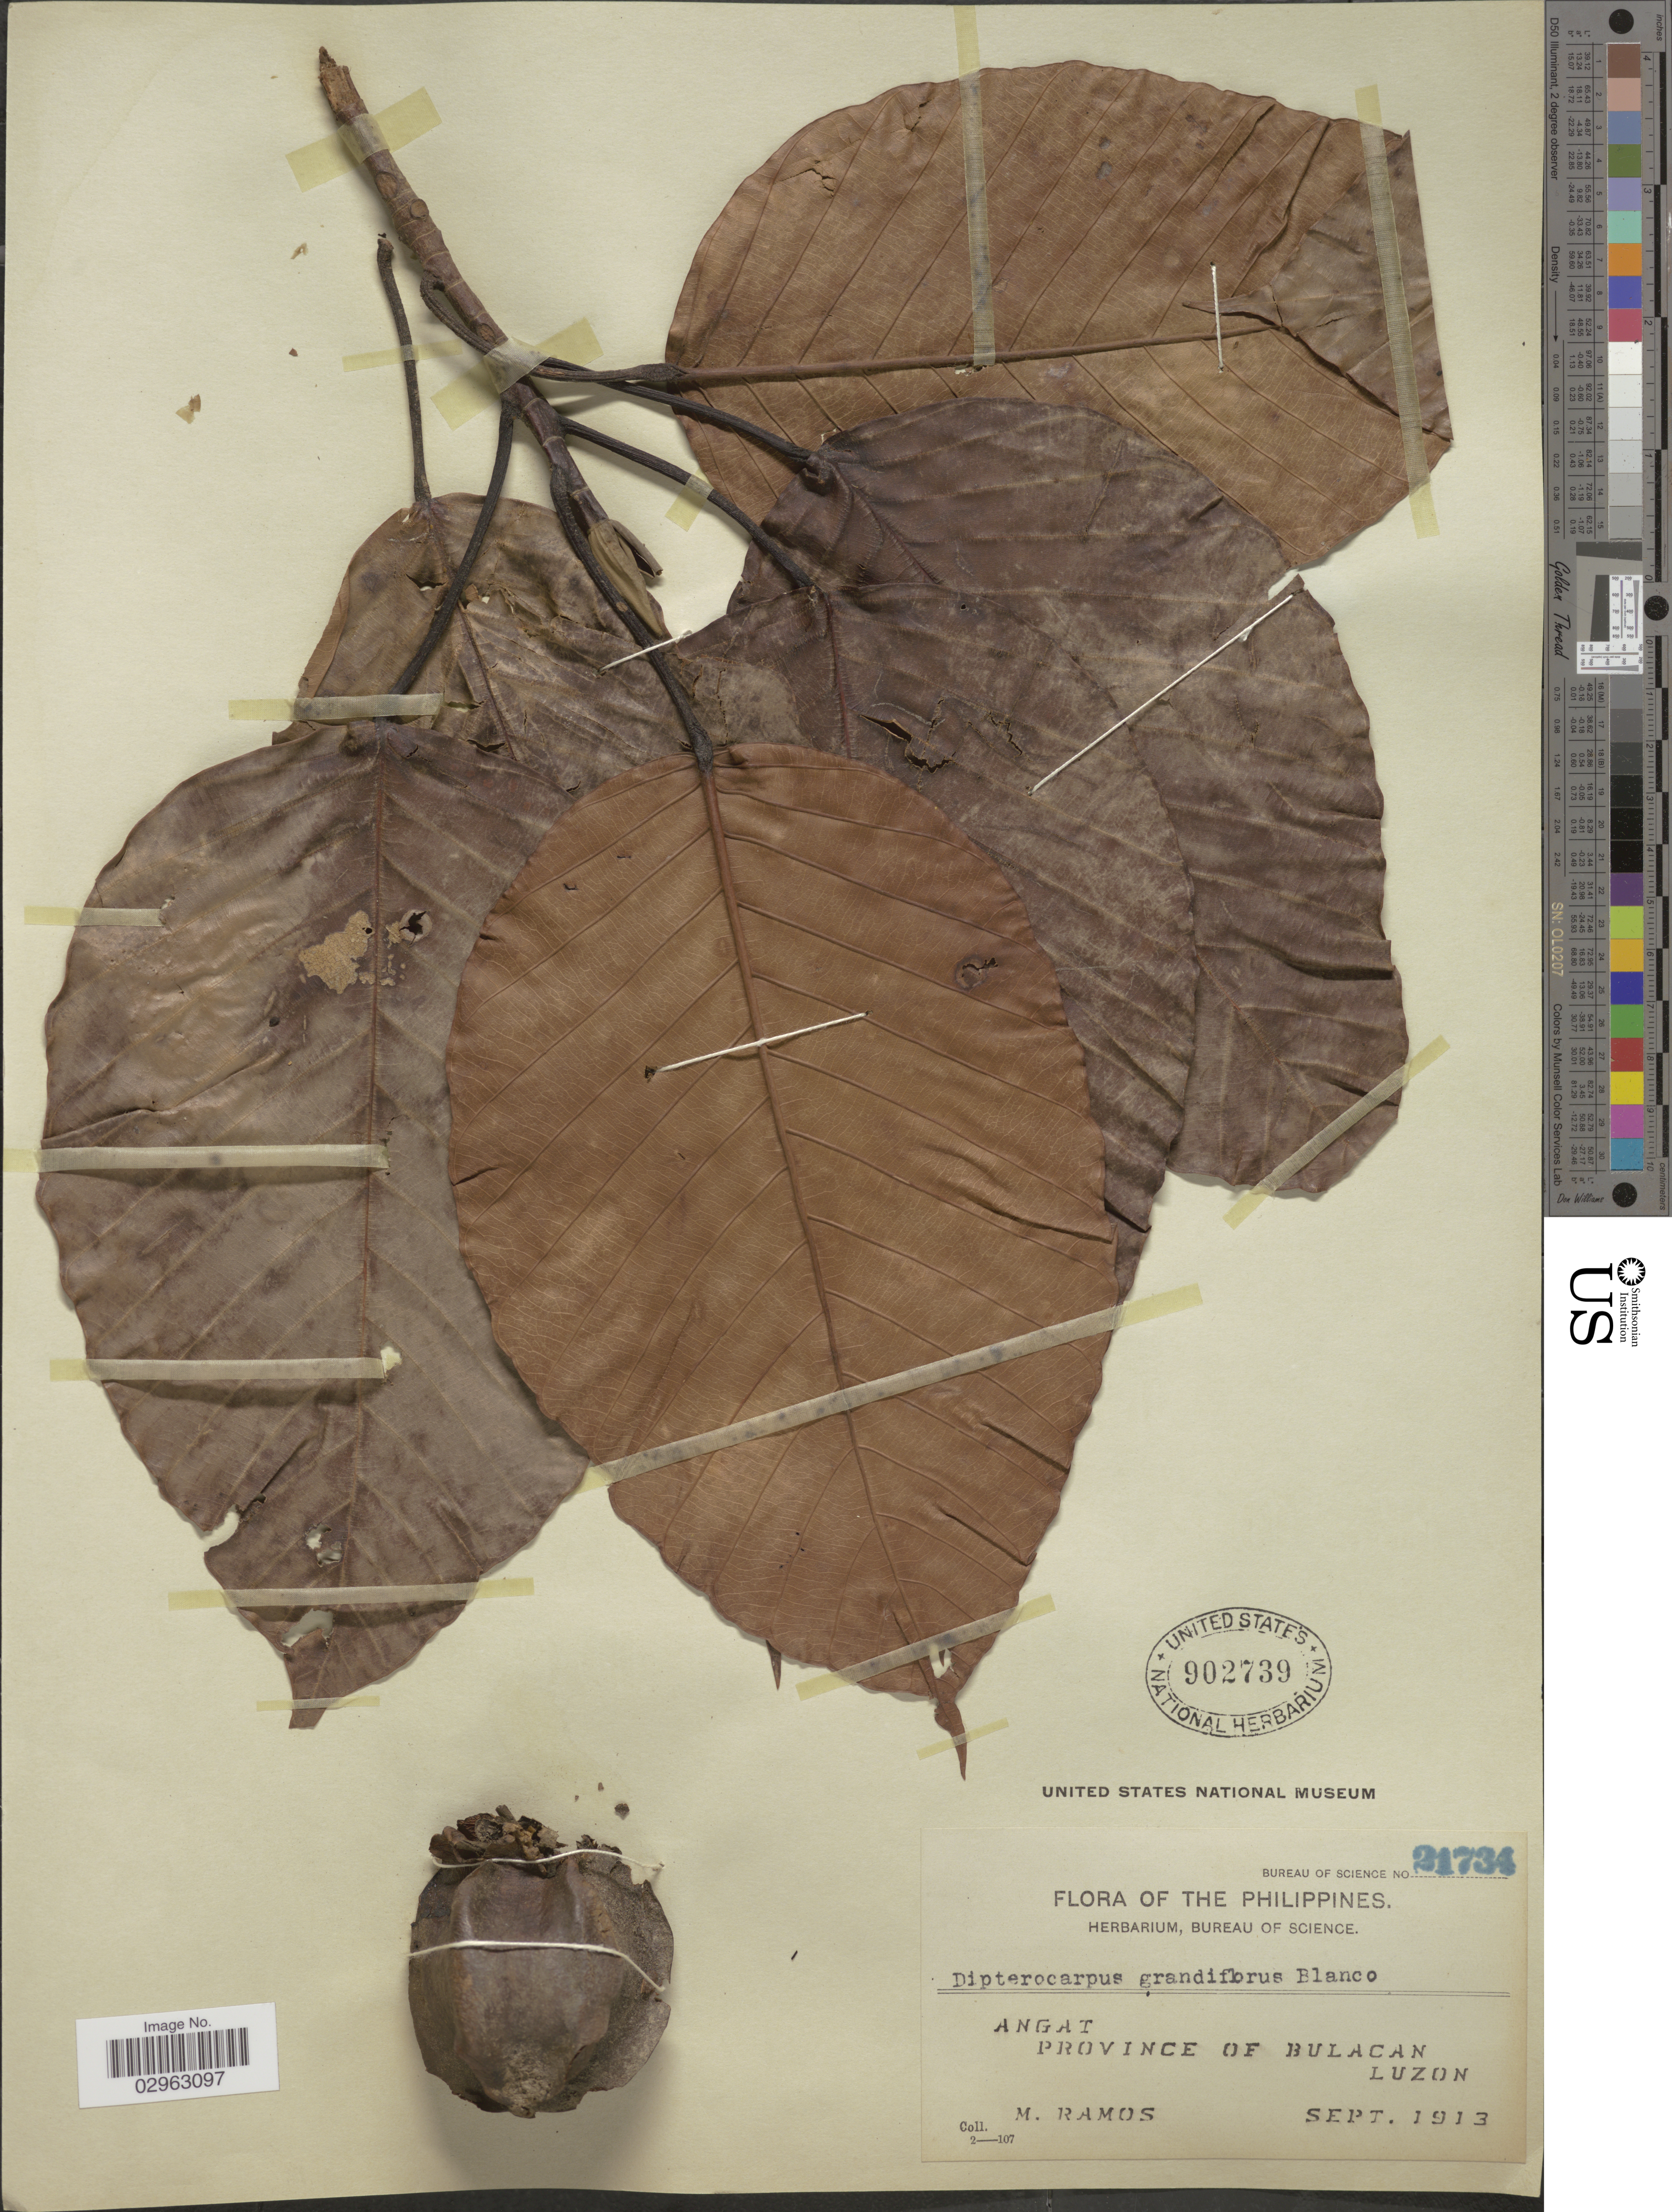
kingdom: Plantae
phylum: Tracheophyta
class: Magnoliopsida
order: Malvales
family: Dipterocarpaceae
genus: Dipterocarpus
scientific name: Dipterocarpus grandiflorus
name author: (Blanco) Blanco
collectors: M. Ramos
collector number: Bureau of Science 21734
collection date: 1913-09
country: Philippines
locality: Angat, Province of Bulacan, Luzon.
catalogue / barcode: US 902739